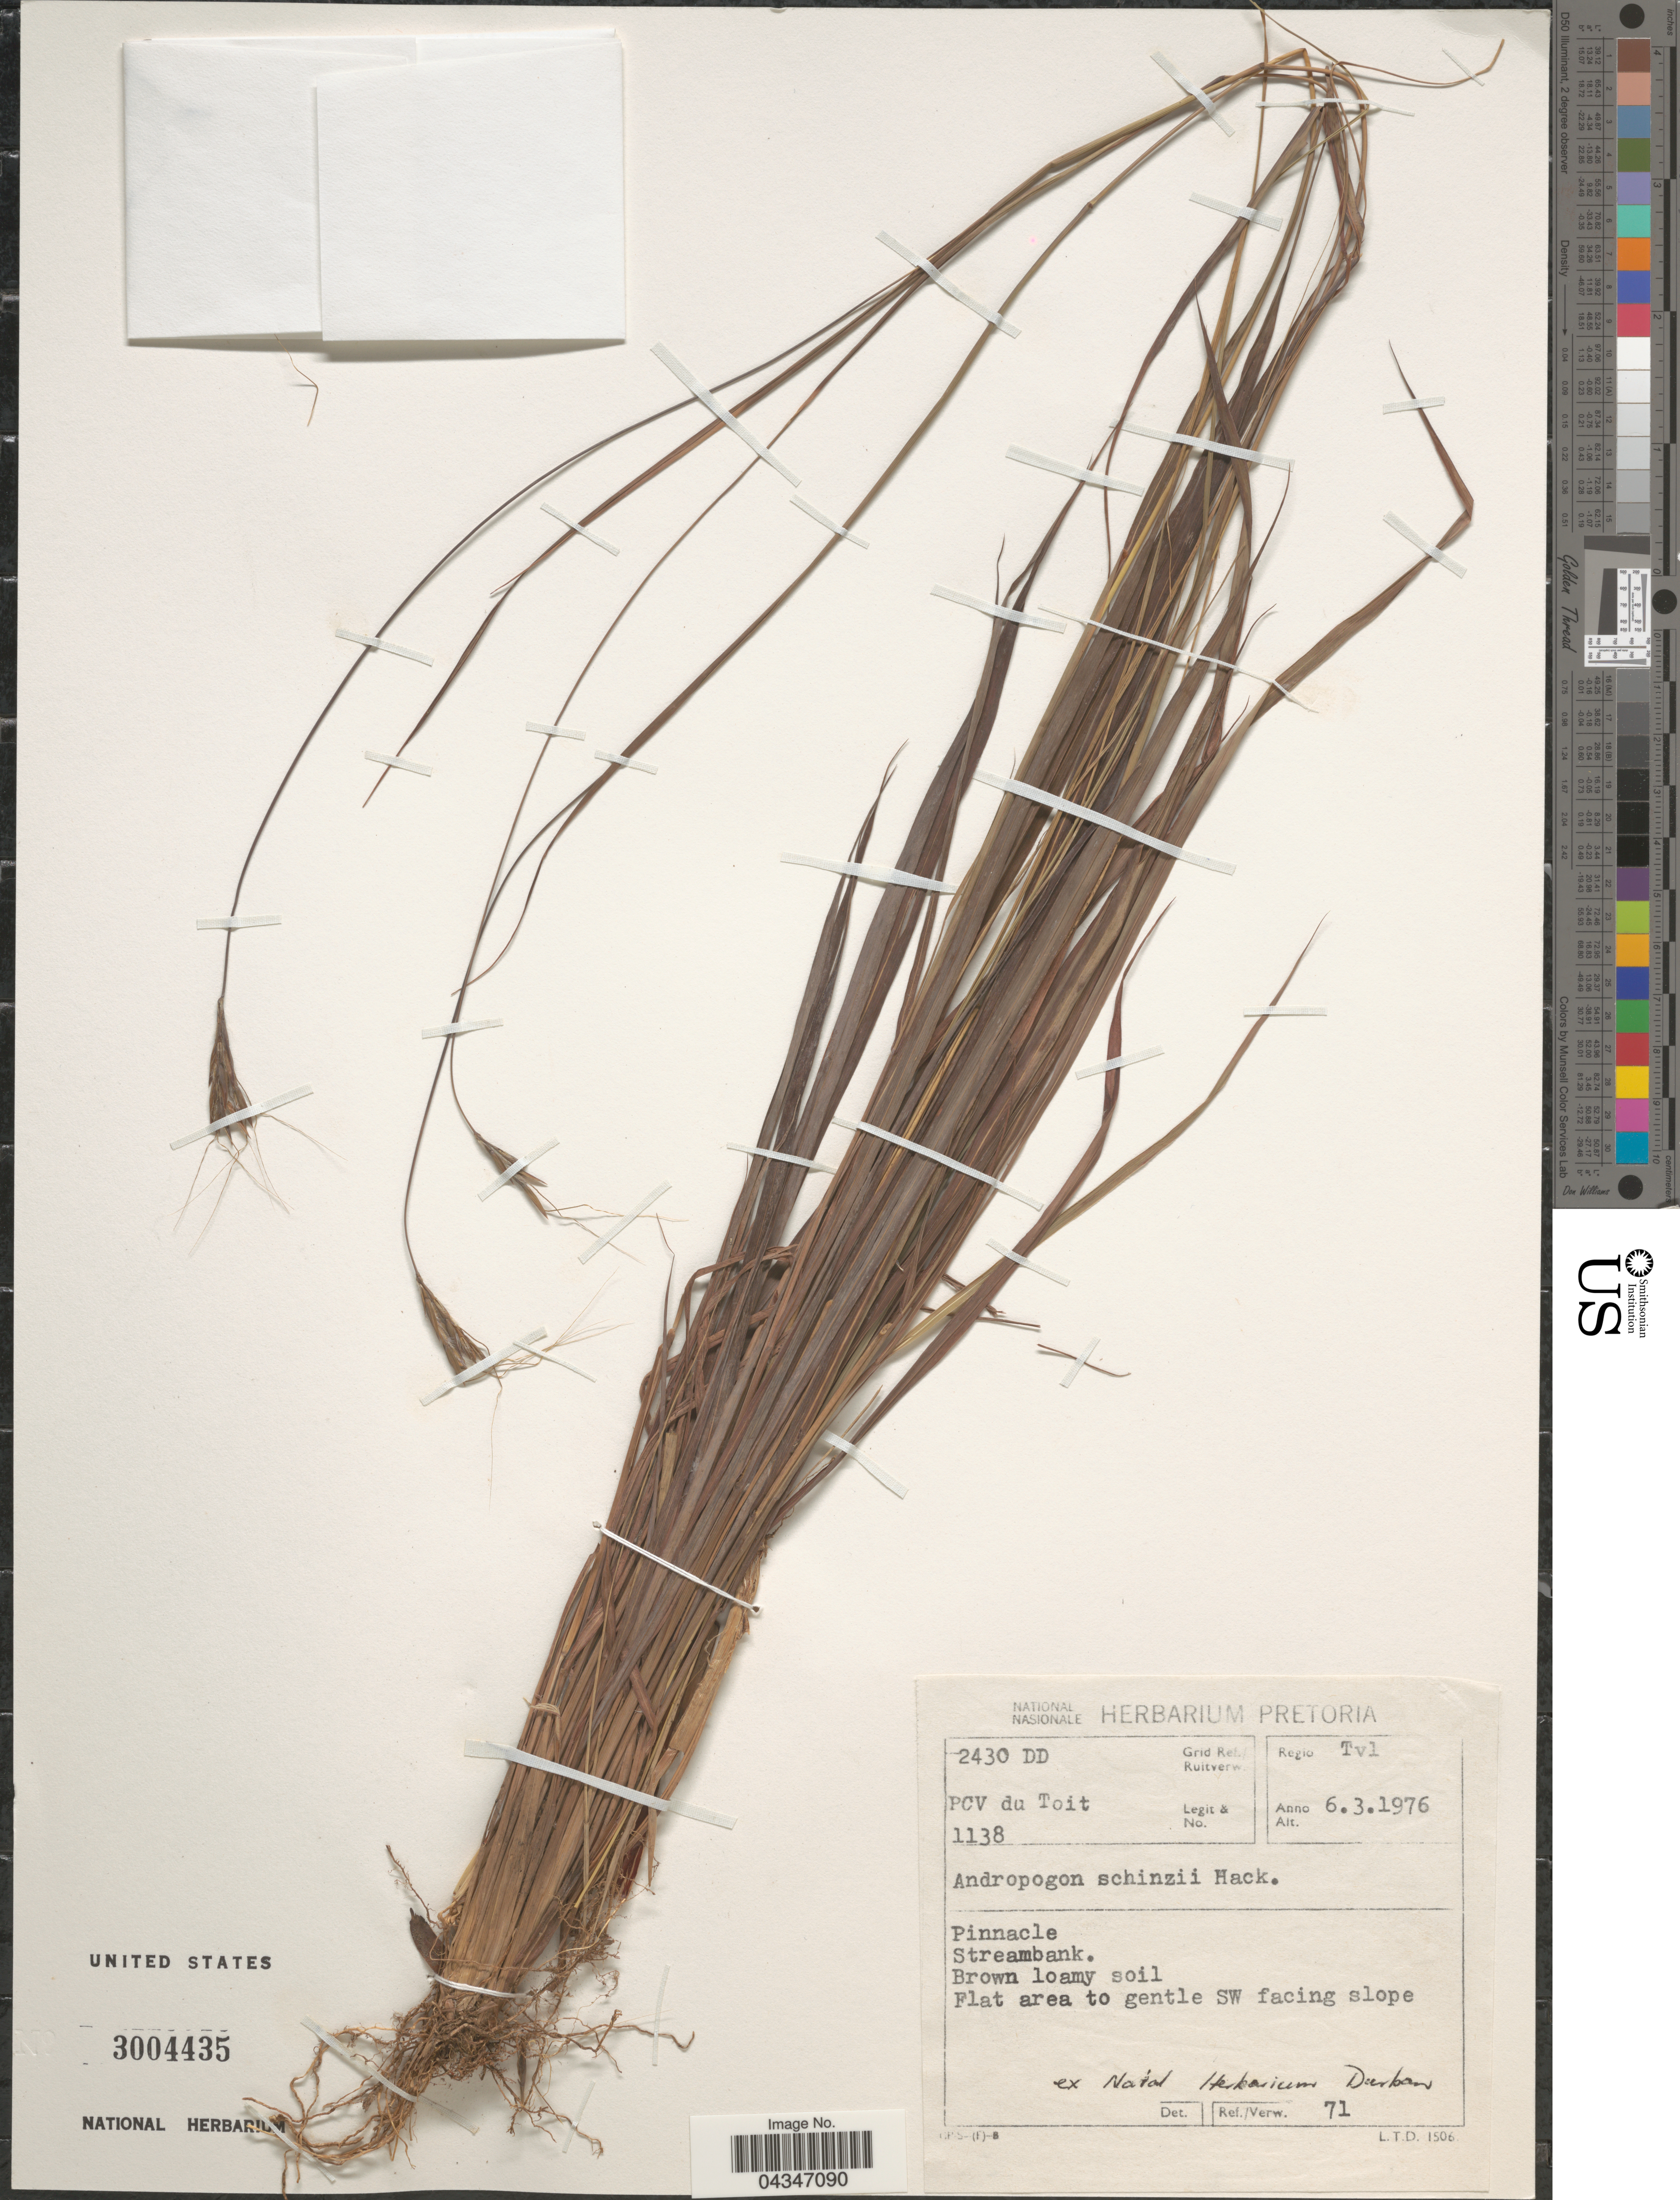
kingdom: Plantae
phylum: Tracheophyta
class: Liliopsida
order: Poales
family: Poaceae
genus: Andropogon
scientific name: Andropogon chinensis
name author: (Nees) Merr.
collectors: P. Du Toit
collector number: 1138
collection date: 1976-03-06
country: South Africa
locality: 2430 DD Grid Ref./Ruitverw. Regio Tvl. Flat area to gentle SW facing slope.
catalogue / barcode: US 3004435